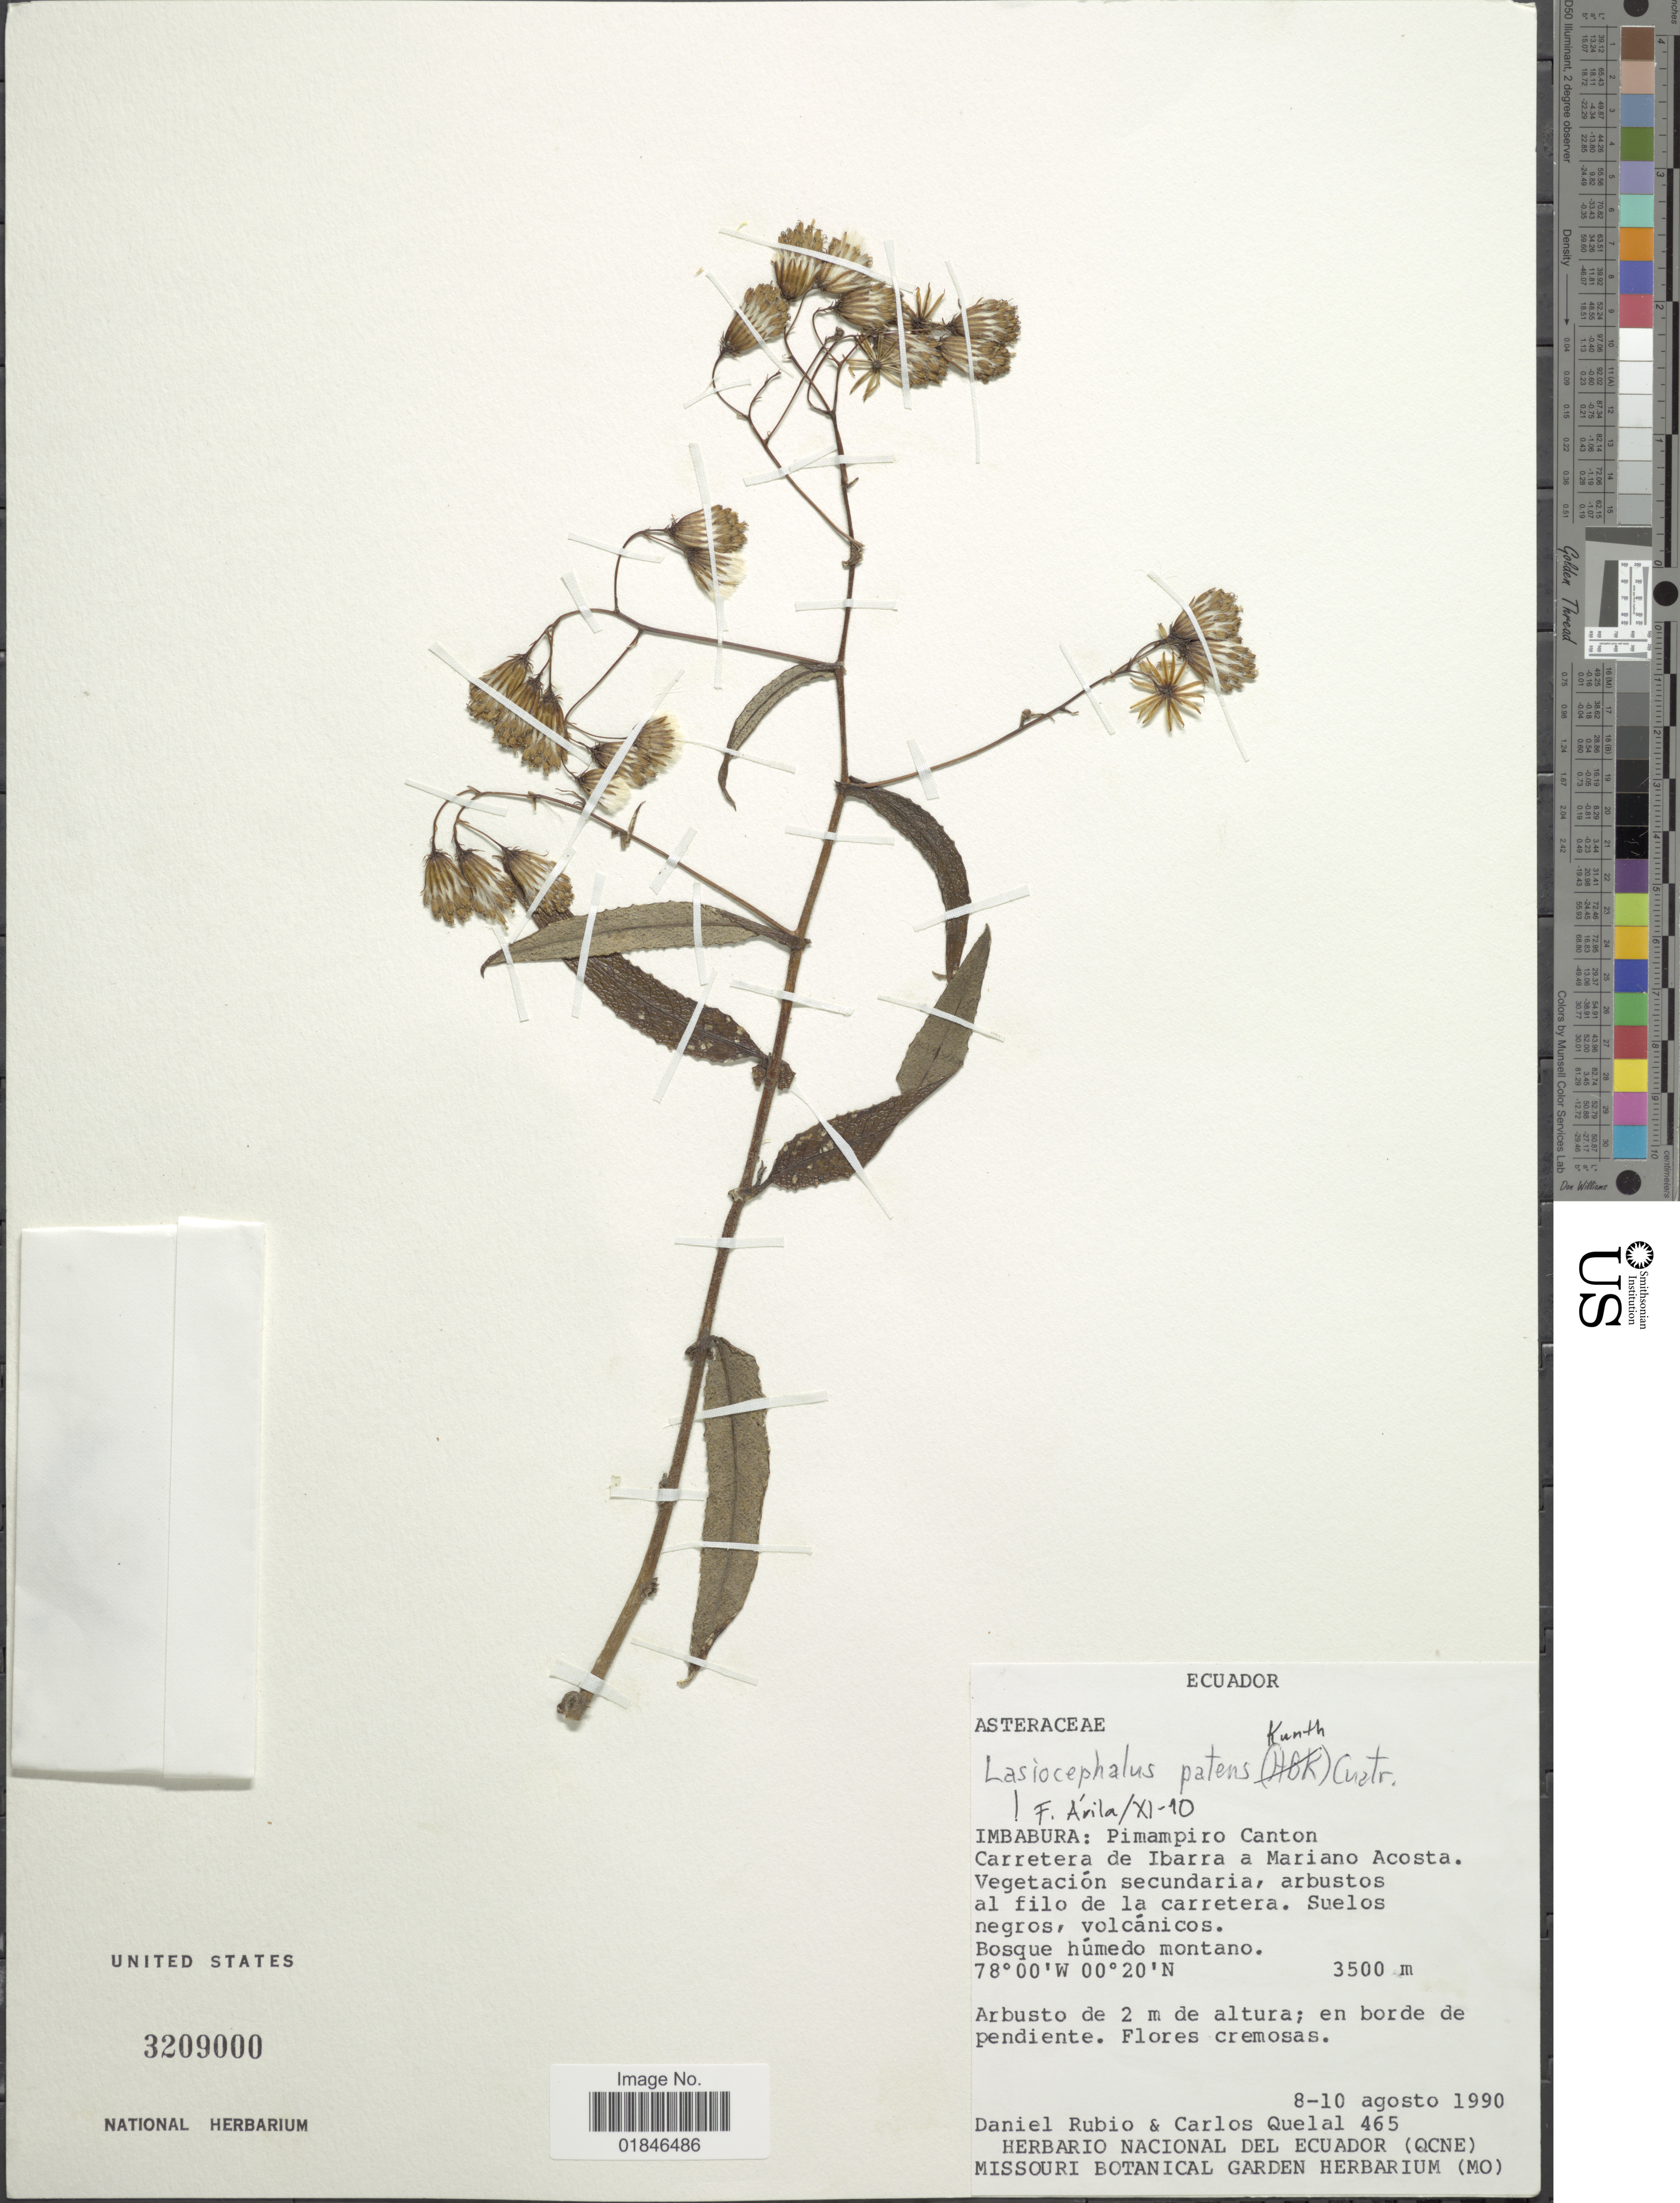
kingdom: Plantae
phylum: Tracheophyta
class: Magnoliopsida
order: Asterales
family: Asteraceae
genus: Senecio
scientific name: Senecio patens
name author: (Kunth) DC.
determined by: Salomon, Luciana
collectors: D. Rubio & C. Quelal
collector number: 465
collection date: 1990-08-08/1990-08-10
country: Ecuador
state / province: Imbabura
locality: Imbabura: Pimampiro Canton. Carretera de Ibarra a Mariano Acosta.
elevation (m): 3500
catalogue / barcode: US 3209000